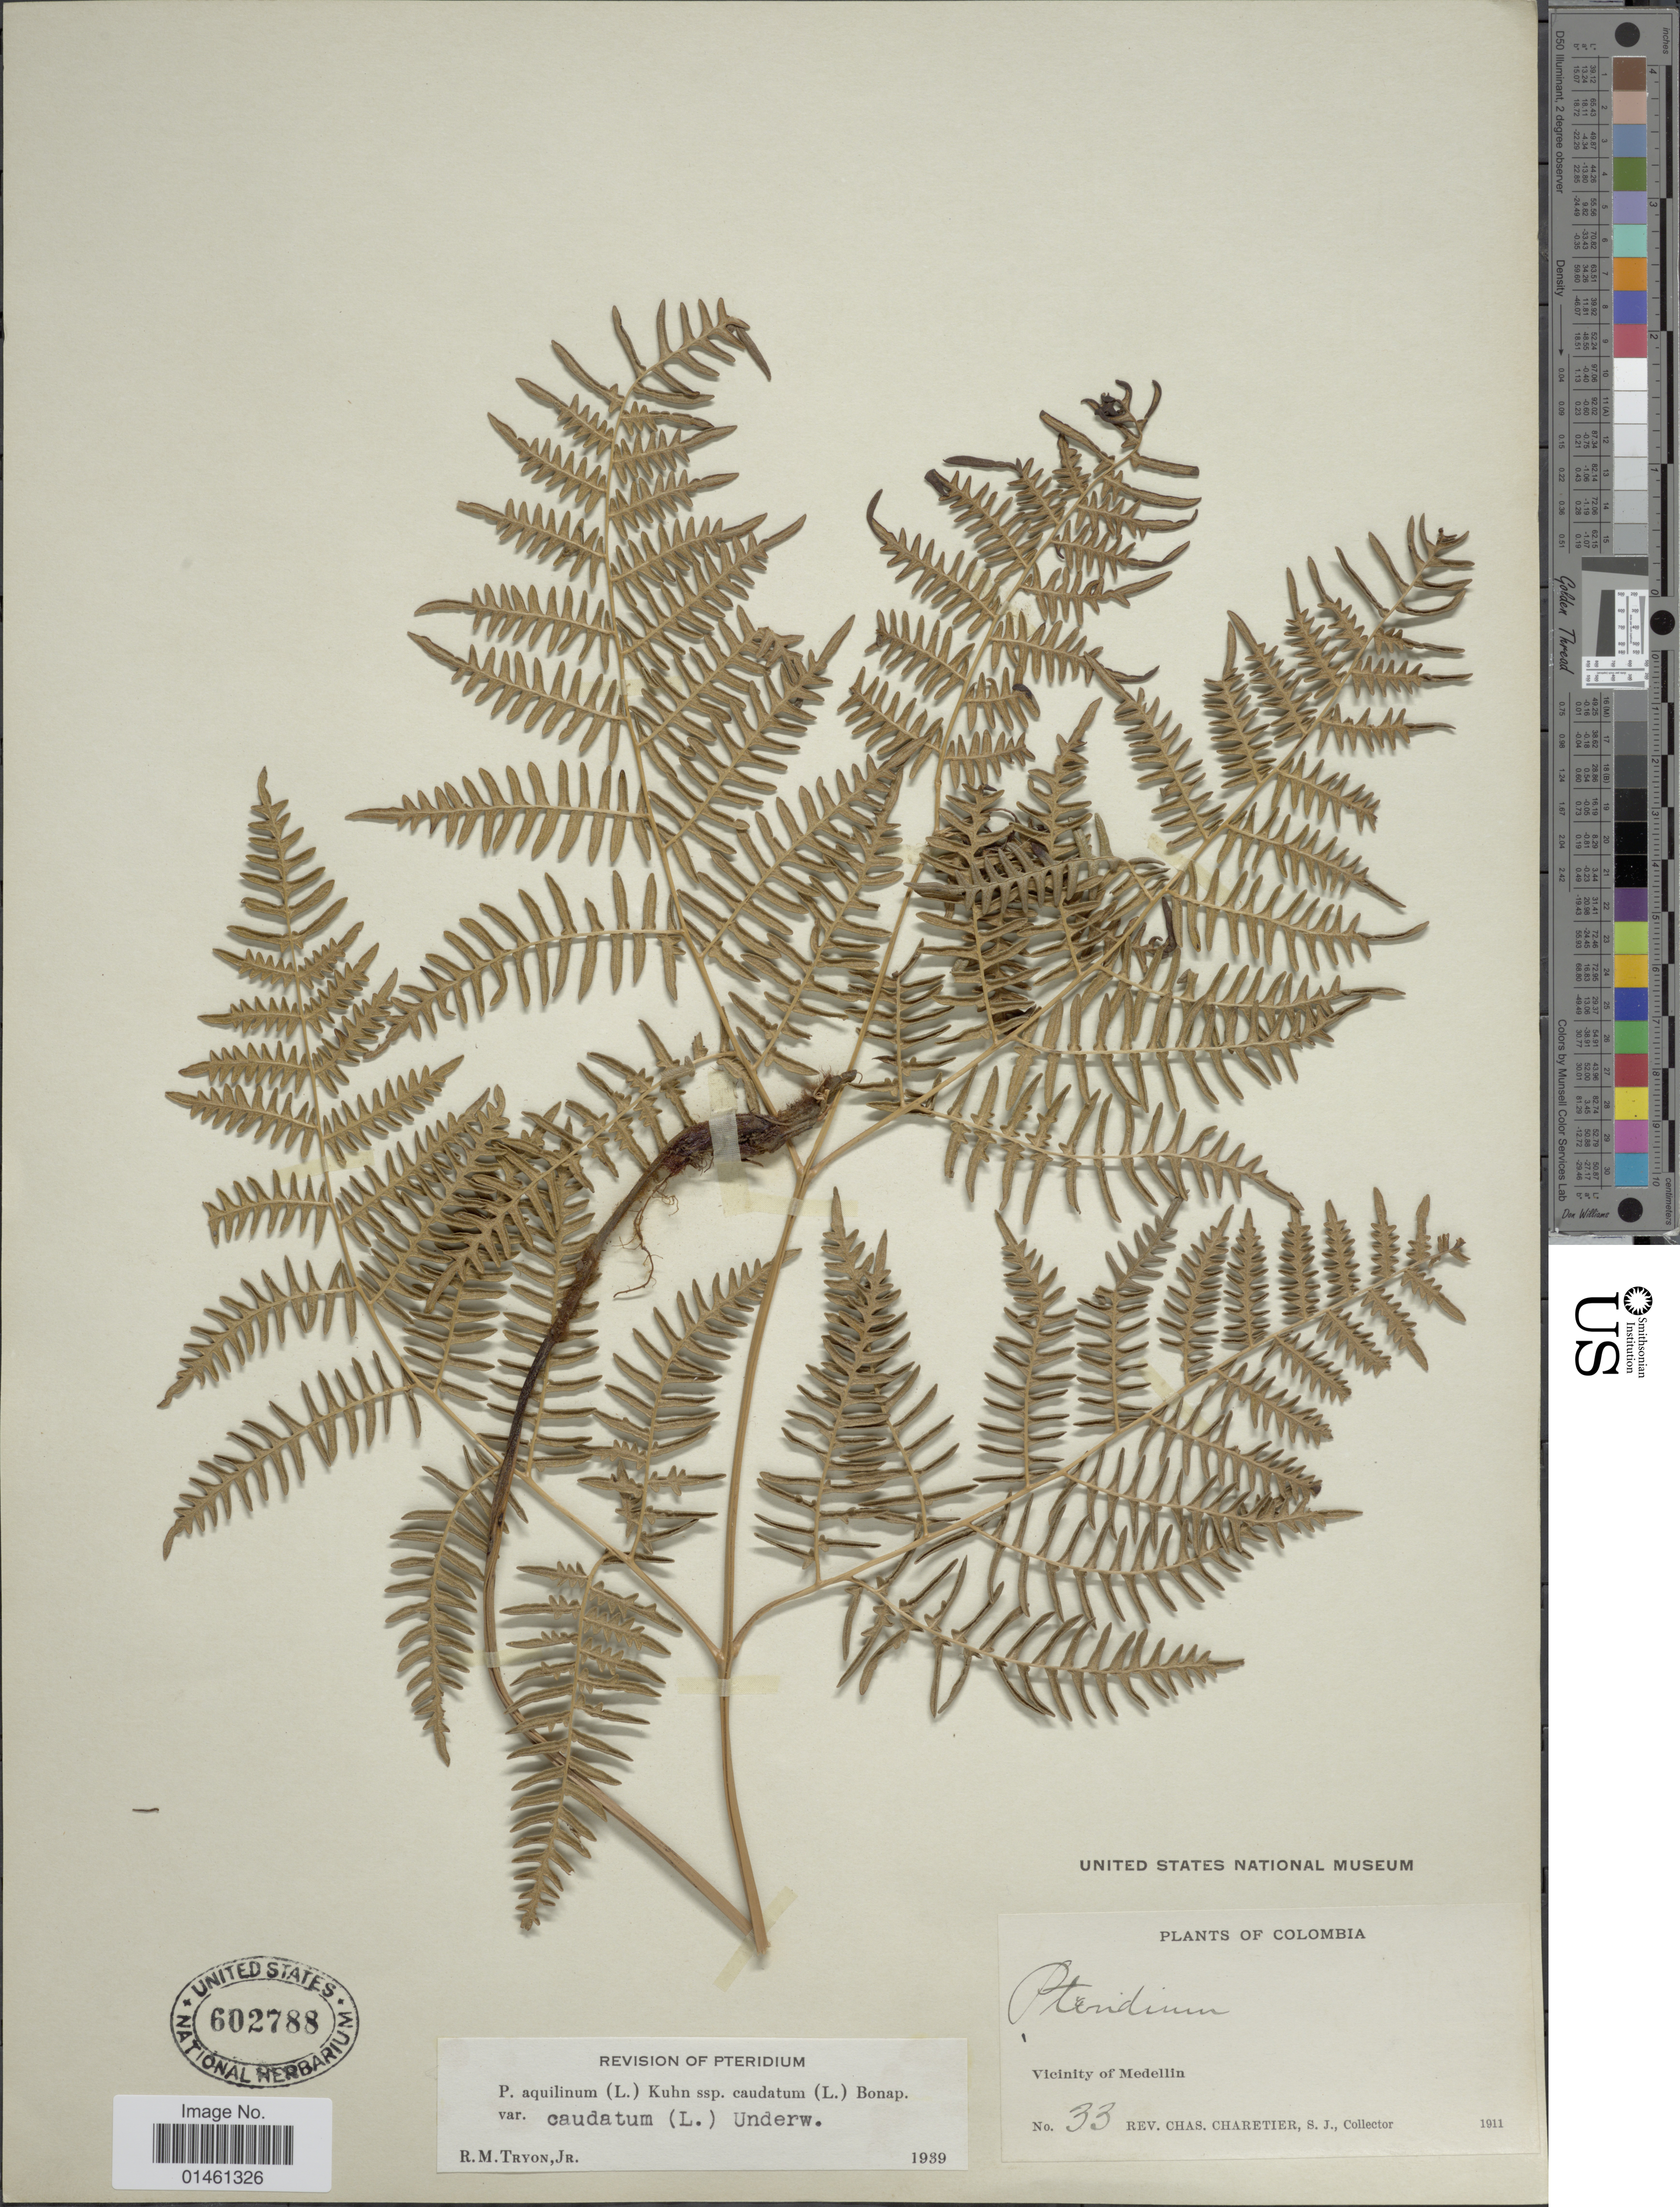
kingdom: Plantae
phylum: Tracheophyta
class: Polypodiopsida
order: Polypodiales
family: Dennstaedtiaceae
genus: Pteridium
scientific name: Pteridium caudatum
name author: (L.) Maxon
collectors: C. Charetier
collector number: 33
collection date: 1911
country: Colombia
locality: Vicinity of Medellin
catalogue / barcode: US 602788